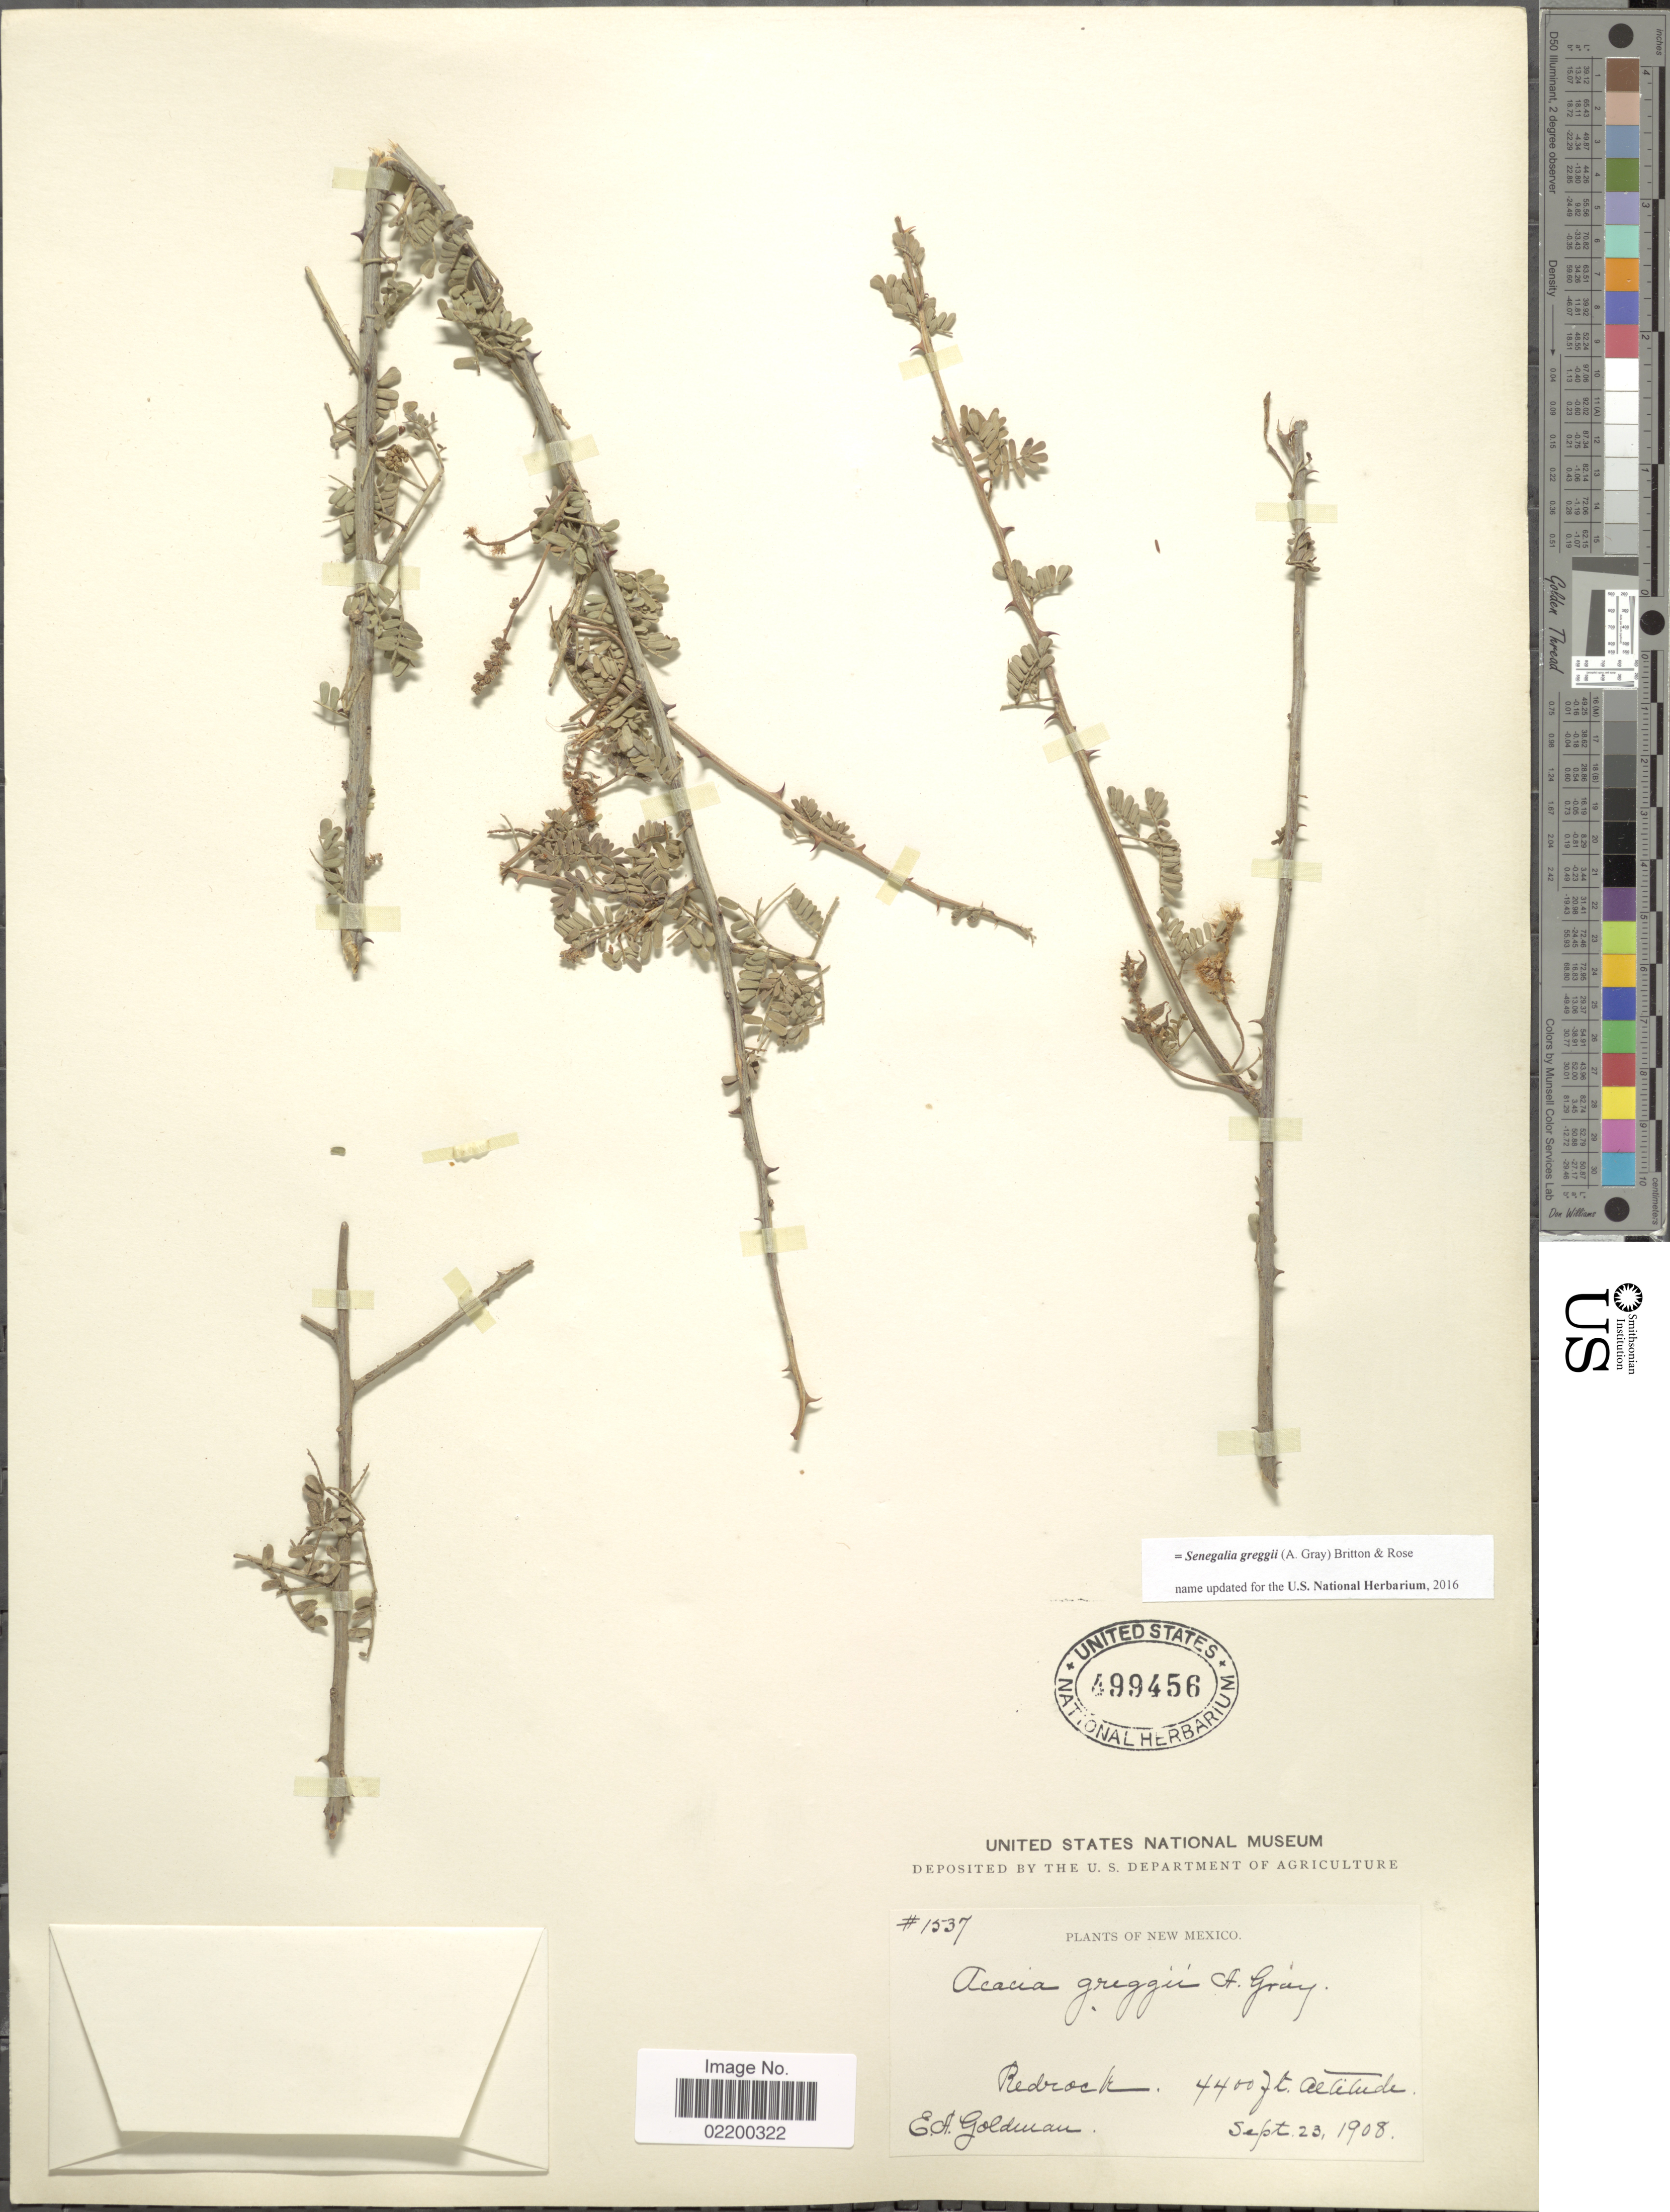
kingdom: Plantae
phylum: Tracheophyta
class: Magnoliopsida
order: Fabales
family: Fabaceae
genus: Senegalia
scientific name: Senegalia greggii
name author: (A. Gray) Britton & Rose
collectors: E. A. Goldman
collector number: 1537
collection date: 1908-09-23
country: United States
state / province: New Mexico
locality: Redrock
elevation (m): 1341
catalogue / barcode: US 499456